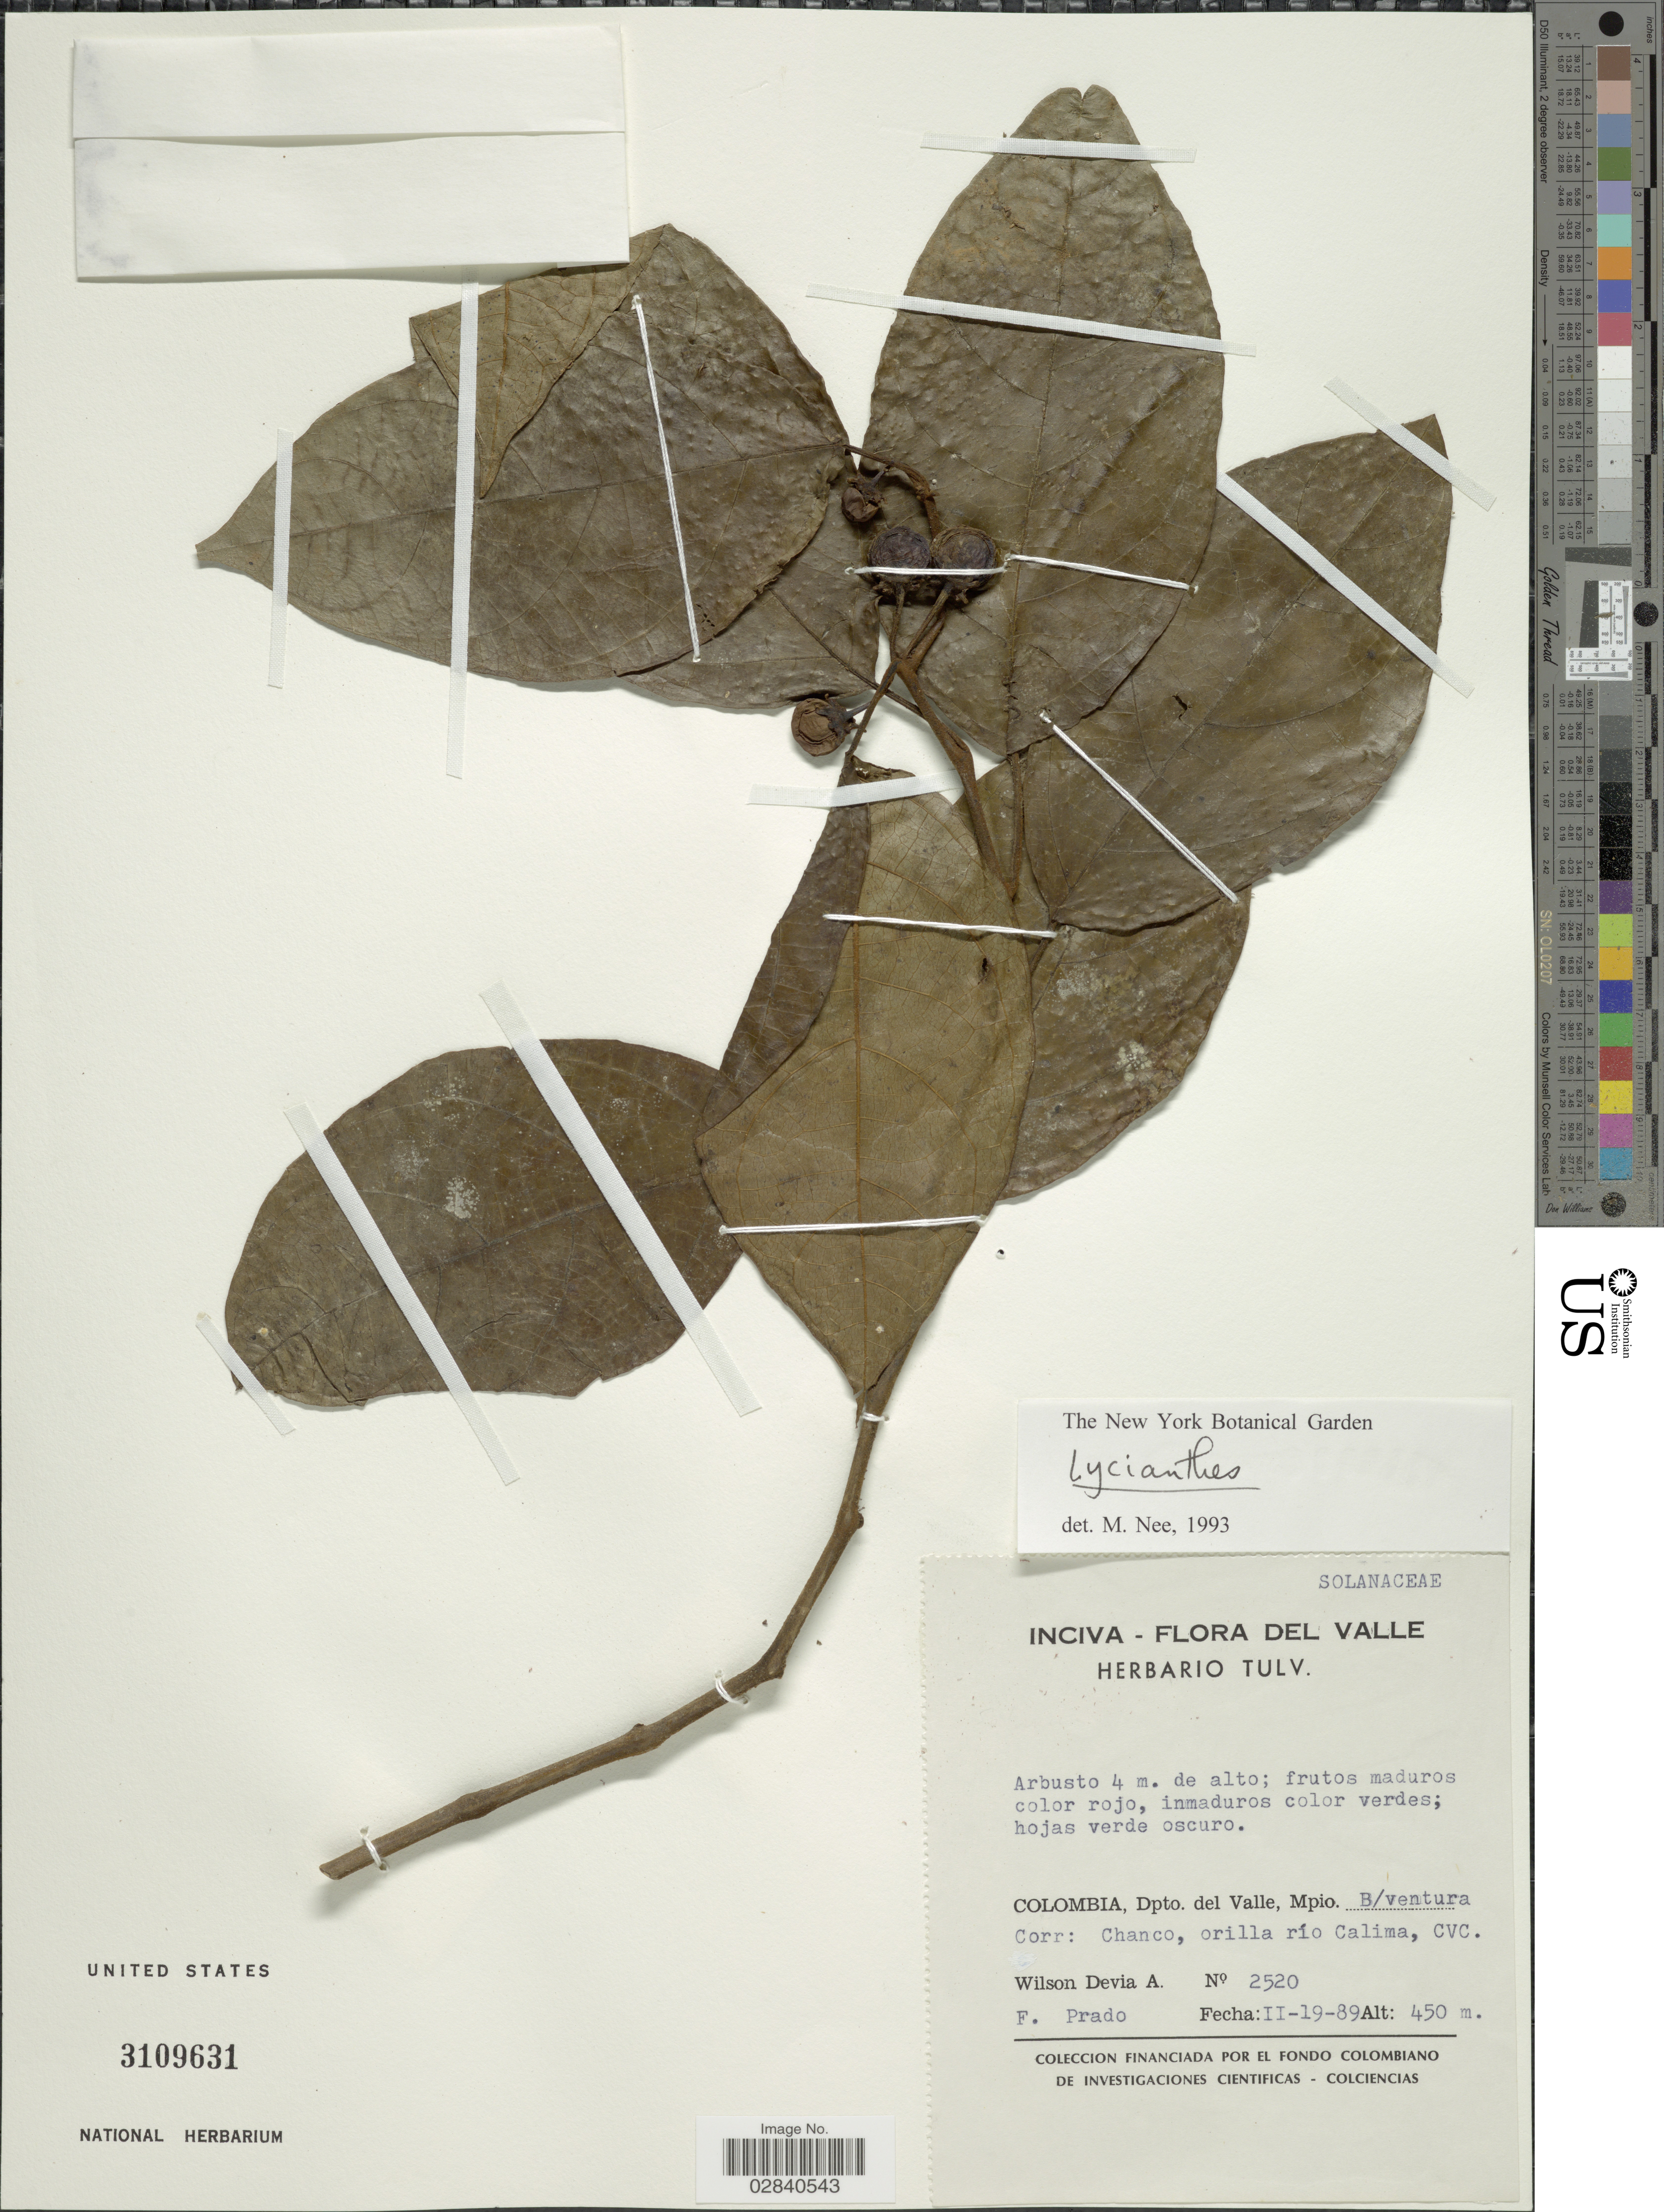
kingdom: Plantae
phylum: Tracheophyta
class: Magnoliopsida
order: Solanales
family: Solanaceae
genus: Lycianthes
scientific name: Lycianthes sp.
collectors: W. Devia A. & F. Prado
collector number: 2520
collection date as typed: Transcribed d/m/y: 19/2/89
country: Colombia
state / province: Valle del Cauca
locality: Dpto. del Valle, Mpio. B/ventura, Corr: Chanco, orilla río Calima, CVC.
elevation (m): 450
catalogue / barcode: US 3109631